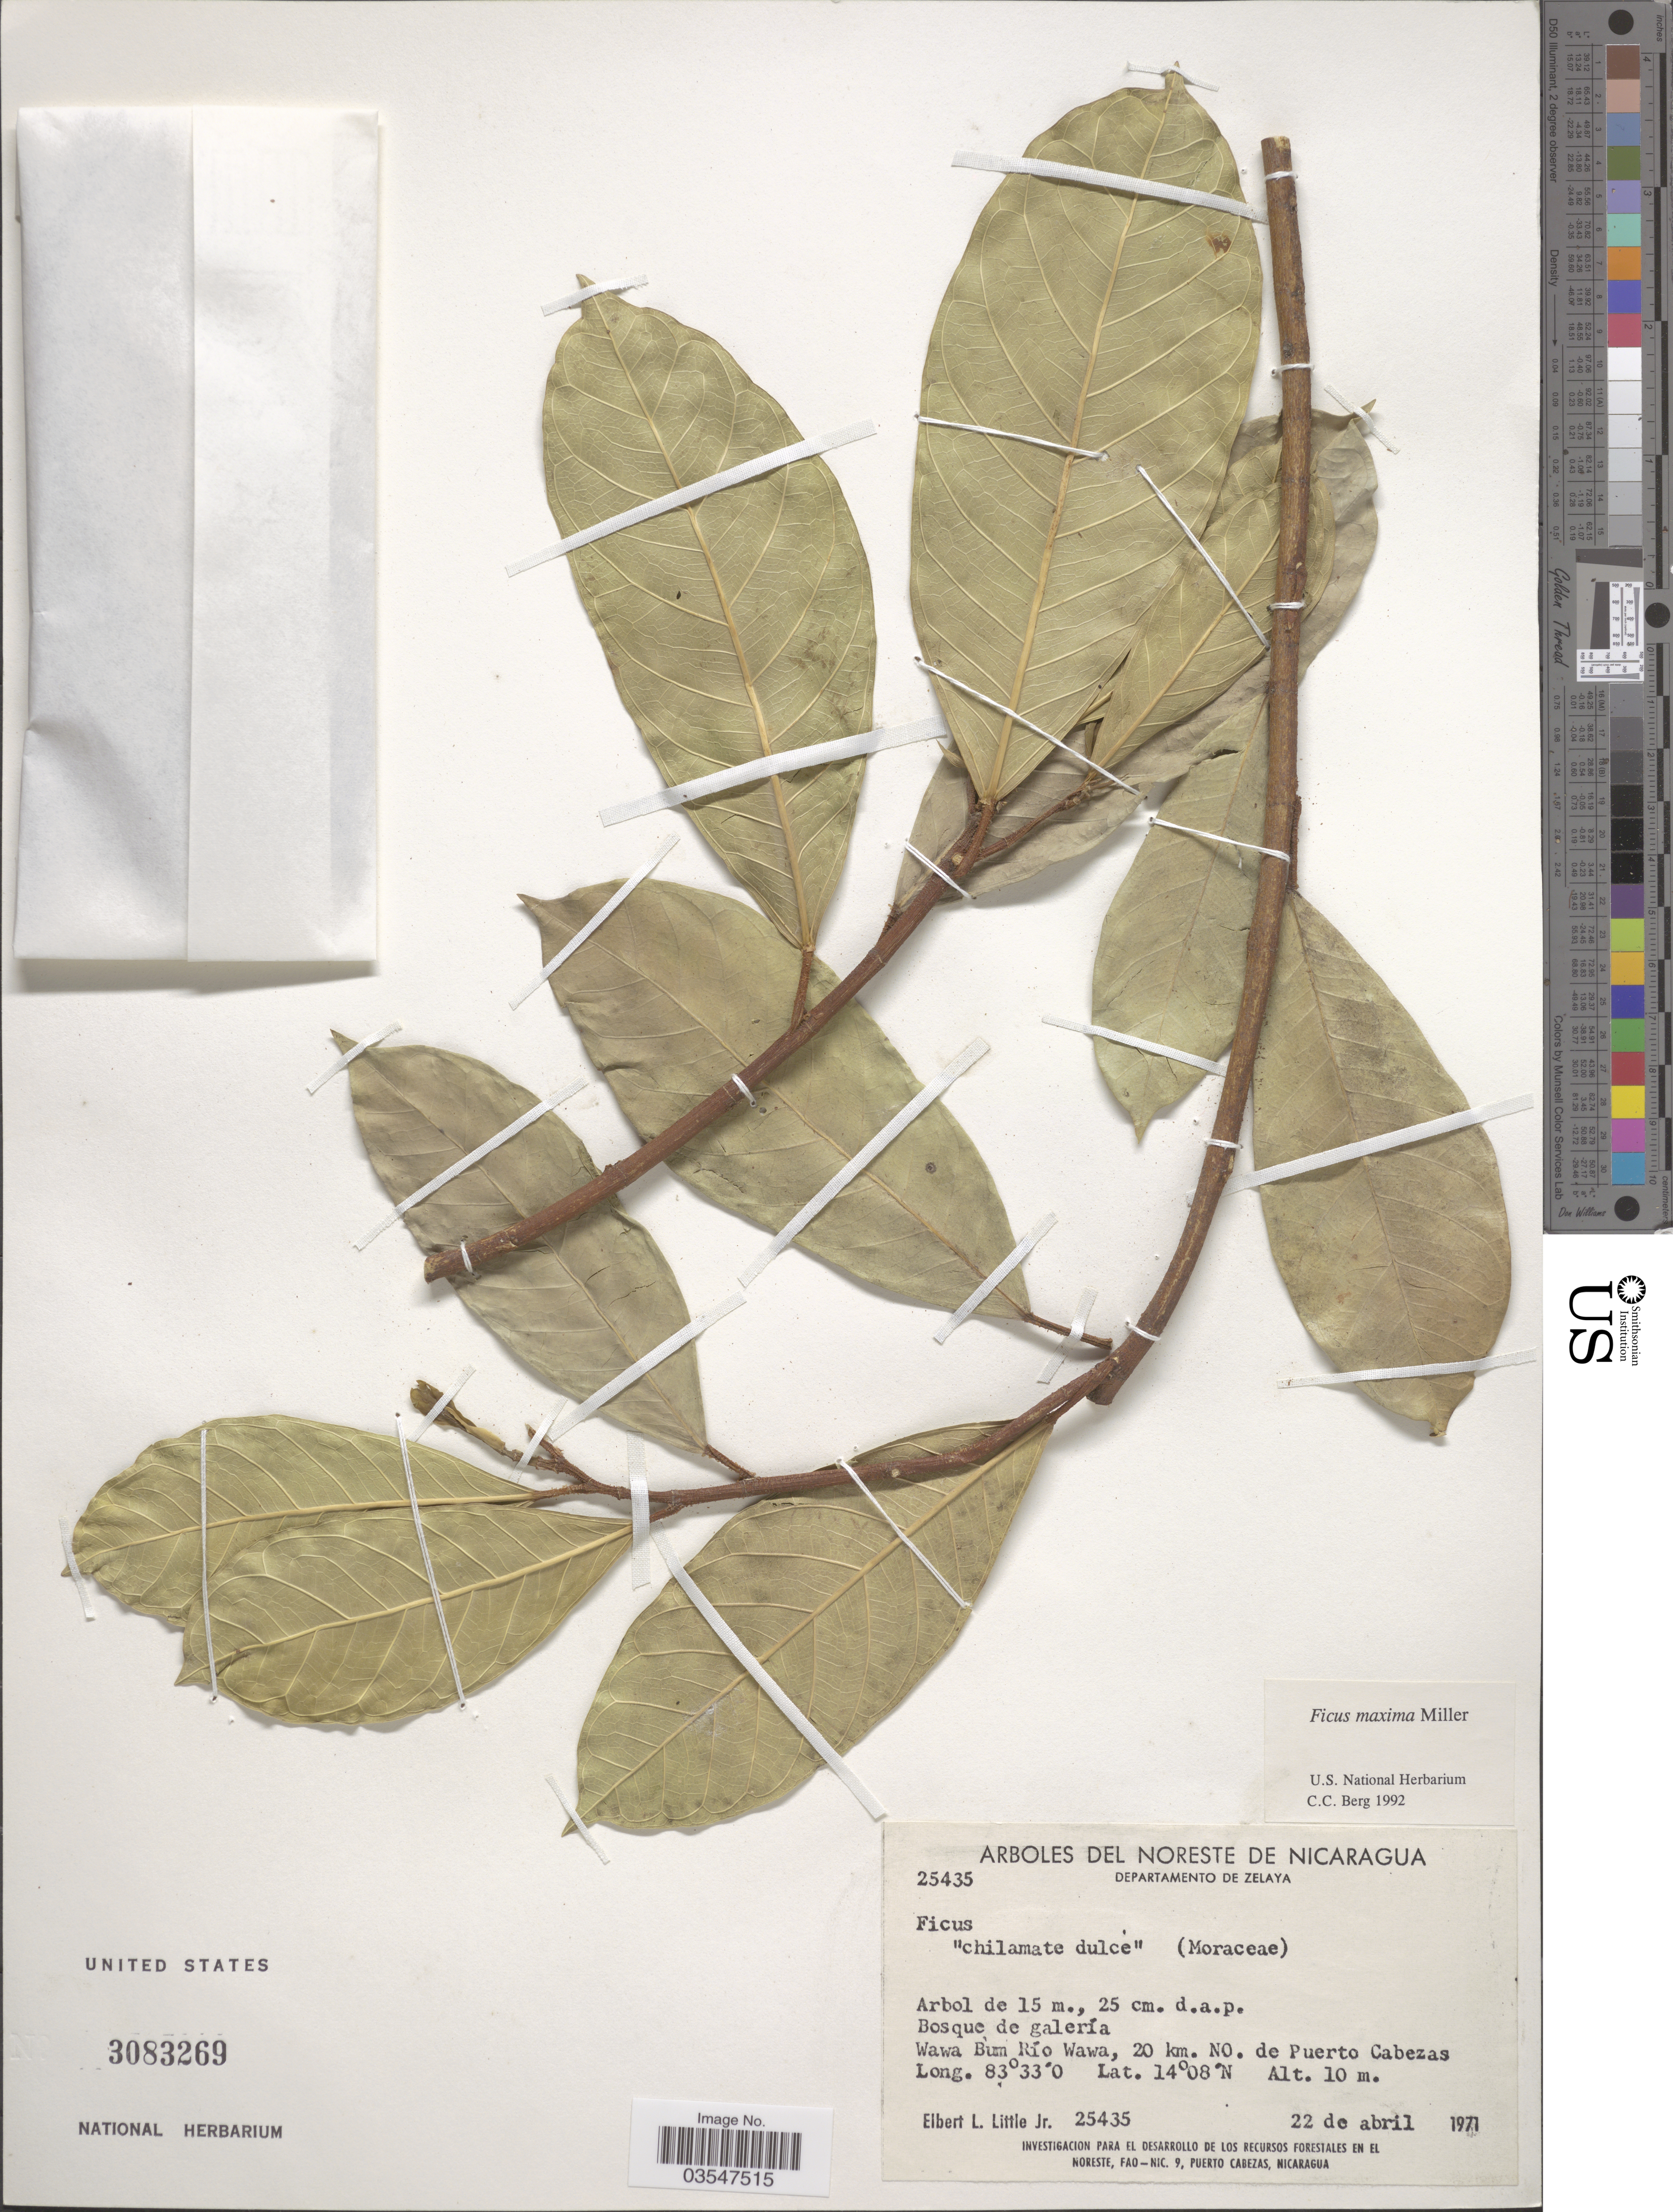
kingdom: Plantae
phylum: Tracheophyta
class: Magnoliopsida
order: Rosales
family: Moraceae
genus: Ficus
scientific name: Ficus maxima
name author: Mill.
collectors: E. L. Little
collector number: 25435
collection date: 1971-04-22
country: Nicaragua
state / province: Atlántico Norte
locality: Noreste de Nicaragua. Departamento de Zelaya. Wawa Bum Río Wawa, 20 km. NO. de Puerto Cabezas.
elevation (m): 10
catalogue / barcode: US 3083269